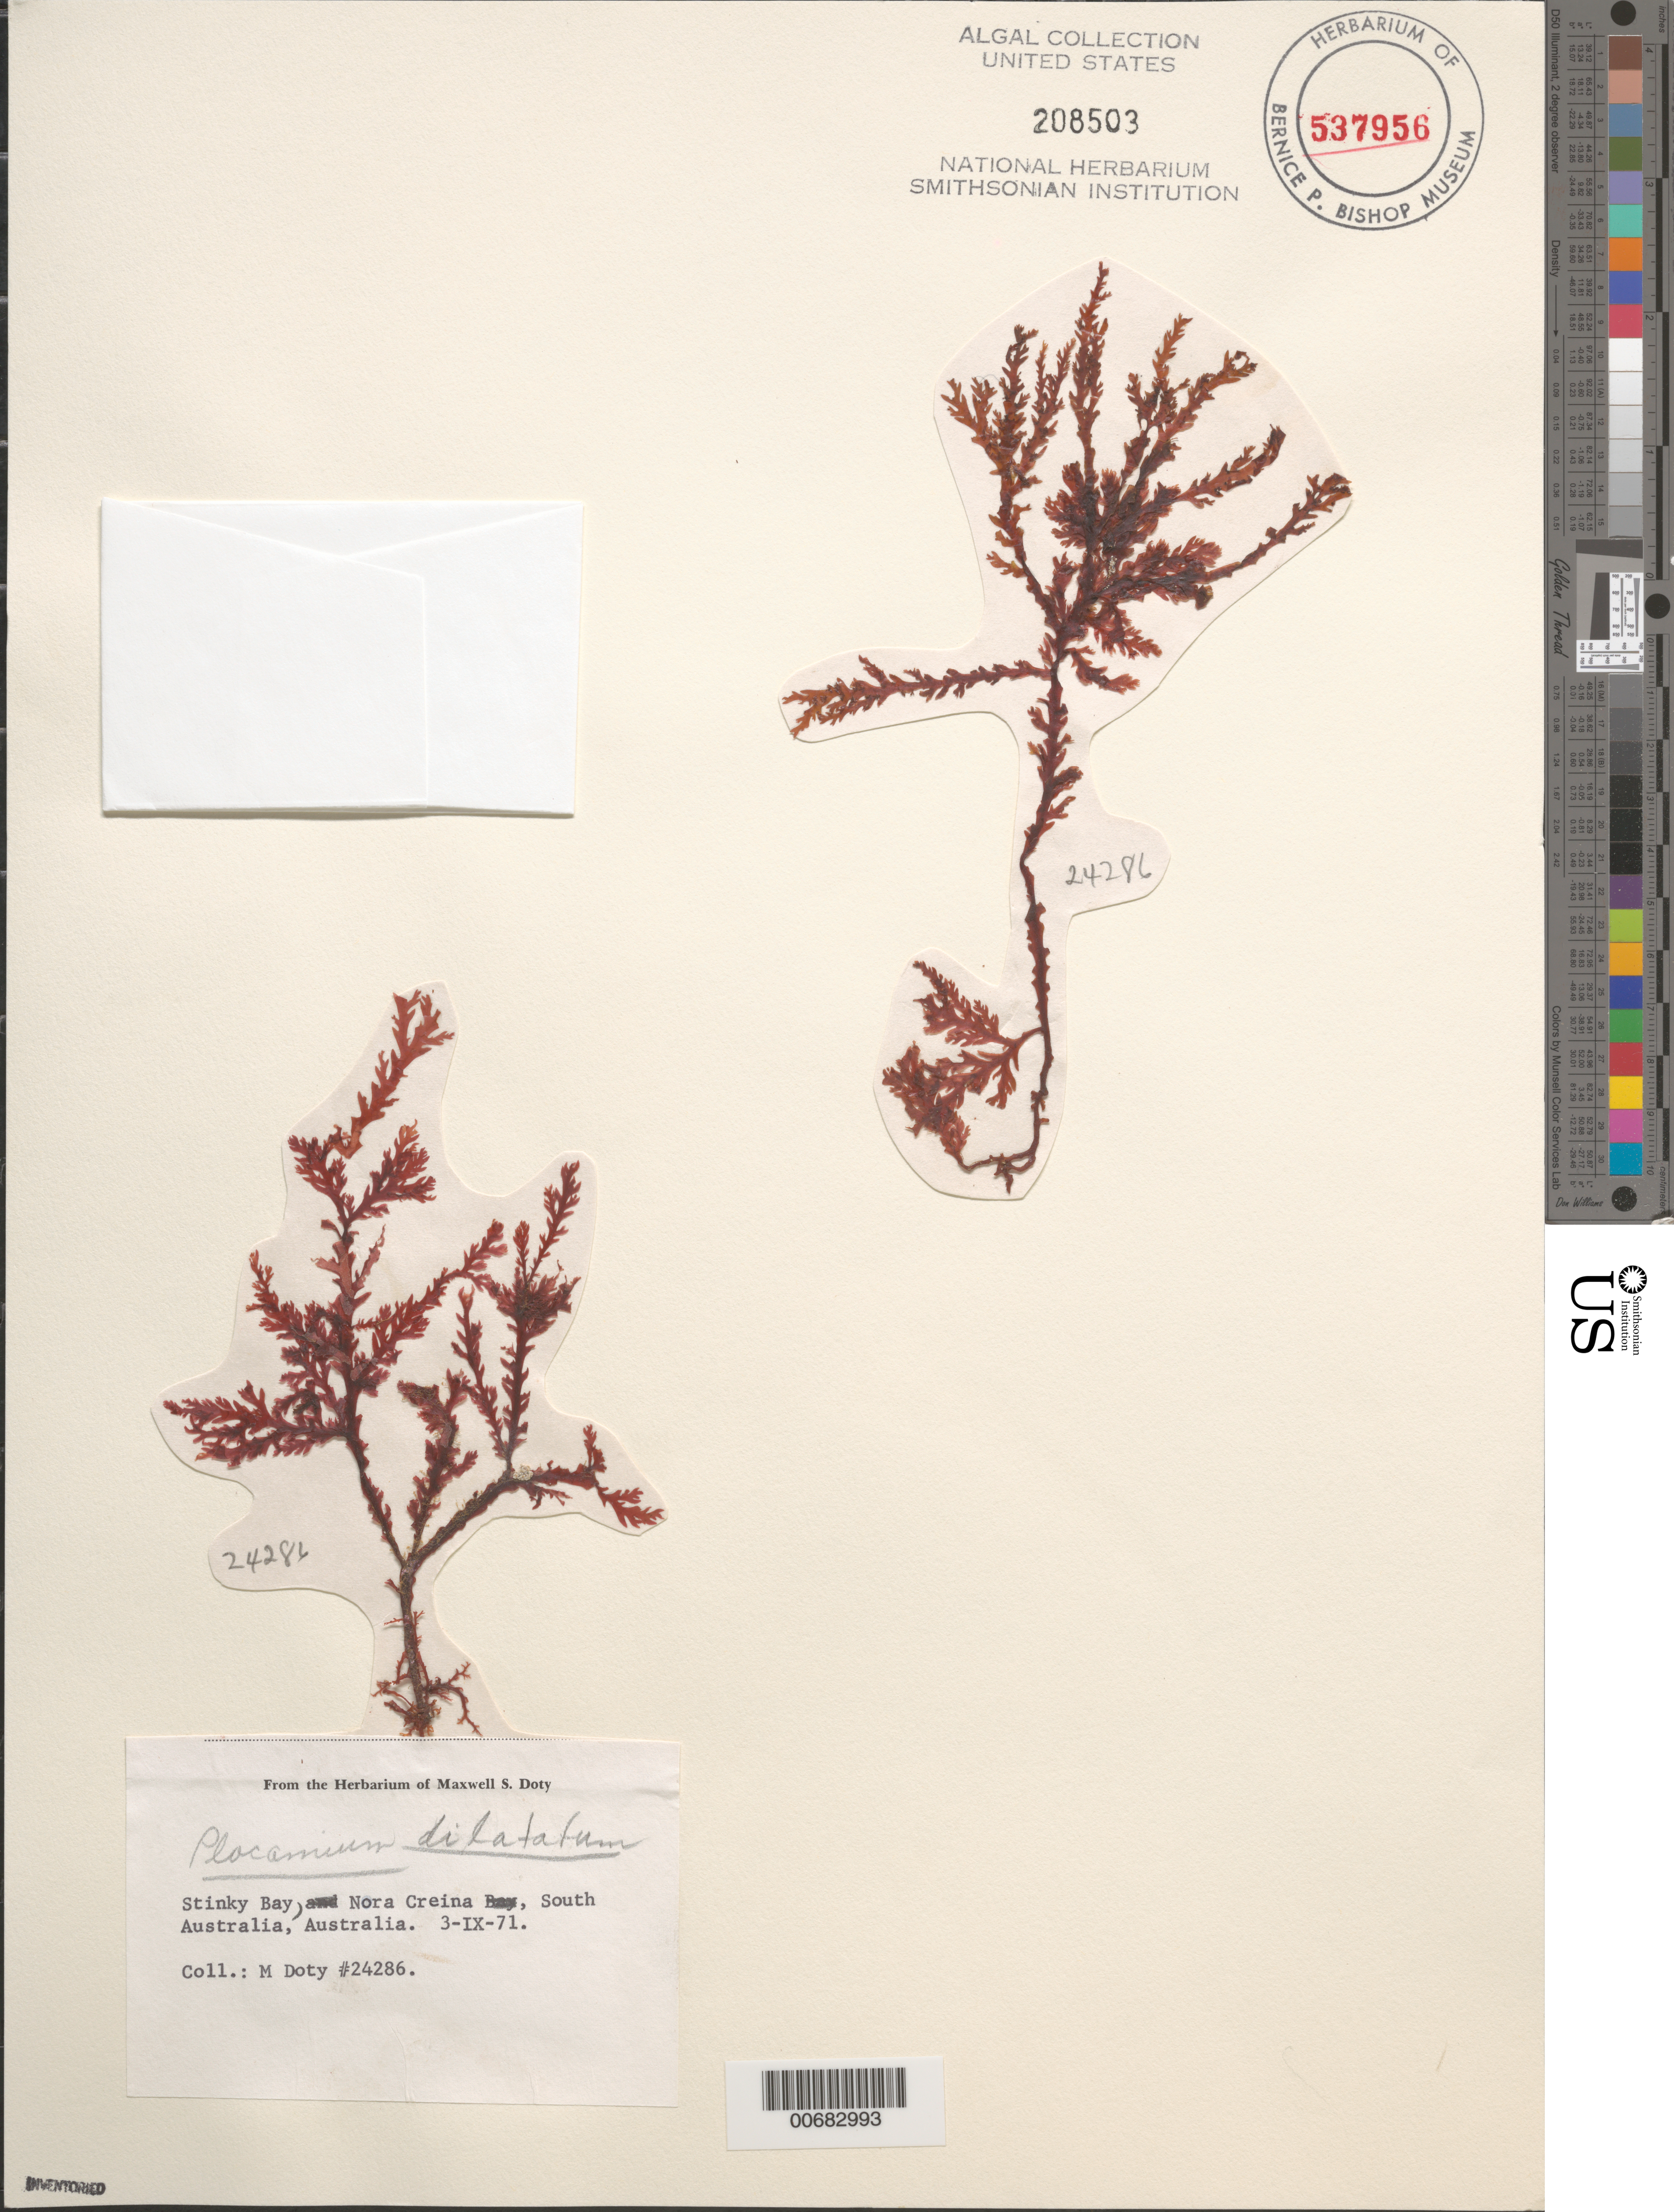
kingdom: Plantae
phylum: Rhodophyta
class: Florideophyceae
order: Plocamiales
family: Plocamiaceae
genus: Plocamium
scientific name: Plocamium dilatatum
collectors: M. S. Doty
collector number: MSD 24286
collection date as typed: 03 Sep 1971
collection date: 1971-09-03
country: Australia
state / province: South Australia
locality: Stinky Bay, Nora Creina ("Stinky Bay and Nora Creina Bay")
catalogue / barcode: US 208503